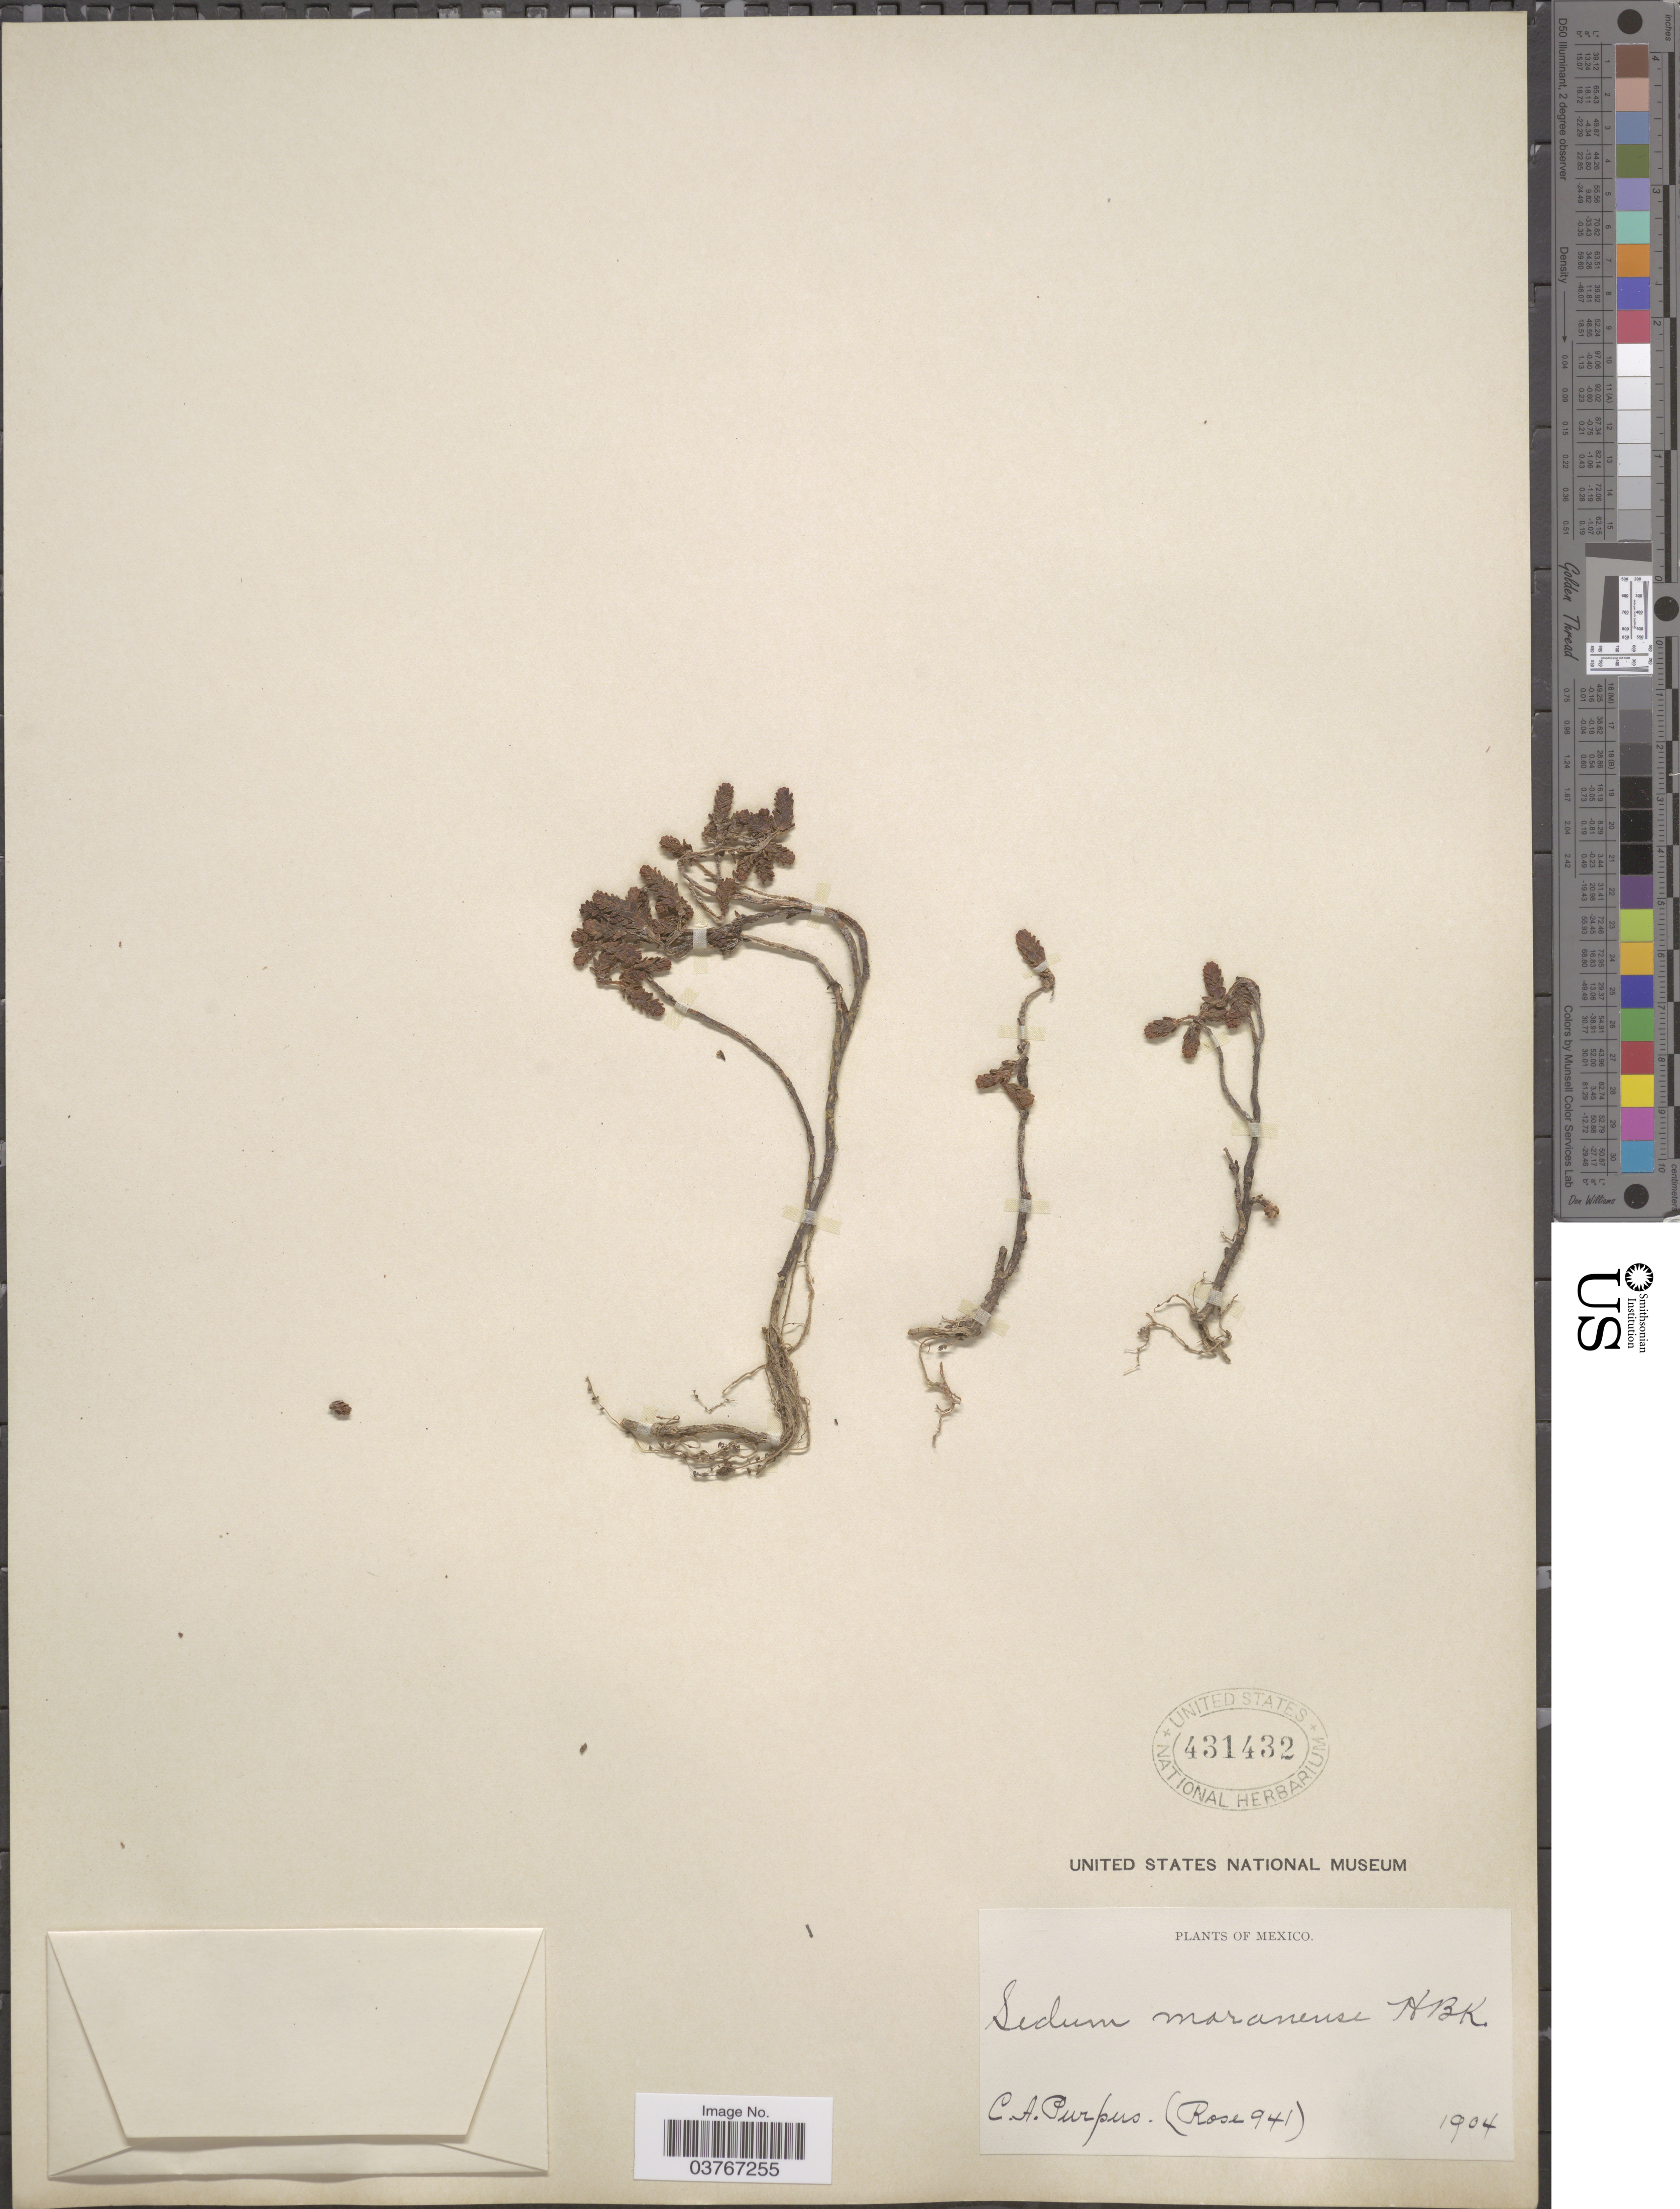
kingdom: Plantae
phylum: Tracheophyta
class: Magnoliopsida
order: Saxifragales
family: Crassulaceae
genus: Sedum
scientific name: Sedum moranense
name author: Kunth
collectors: C. A. Purpus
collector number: Rose941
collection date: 1904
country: Mexico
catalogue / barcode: US 431432